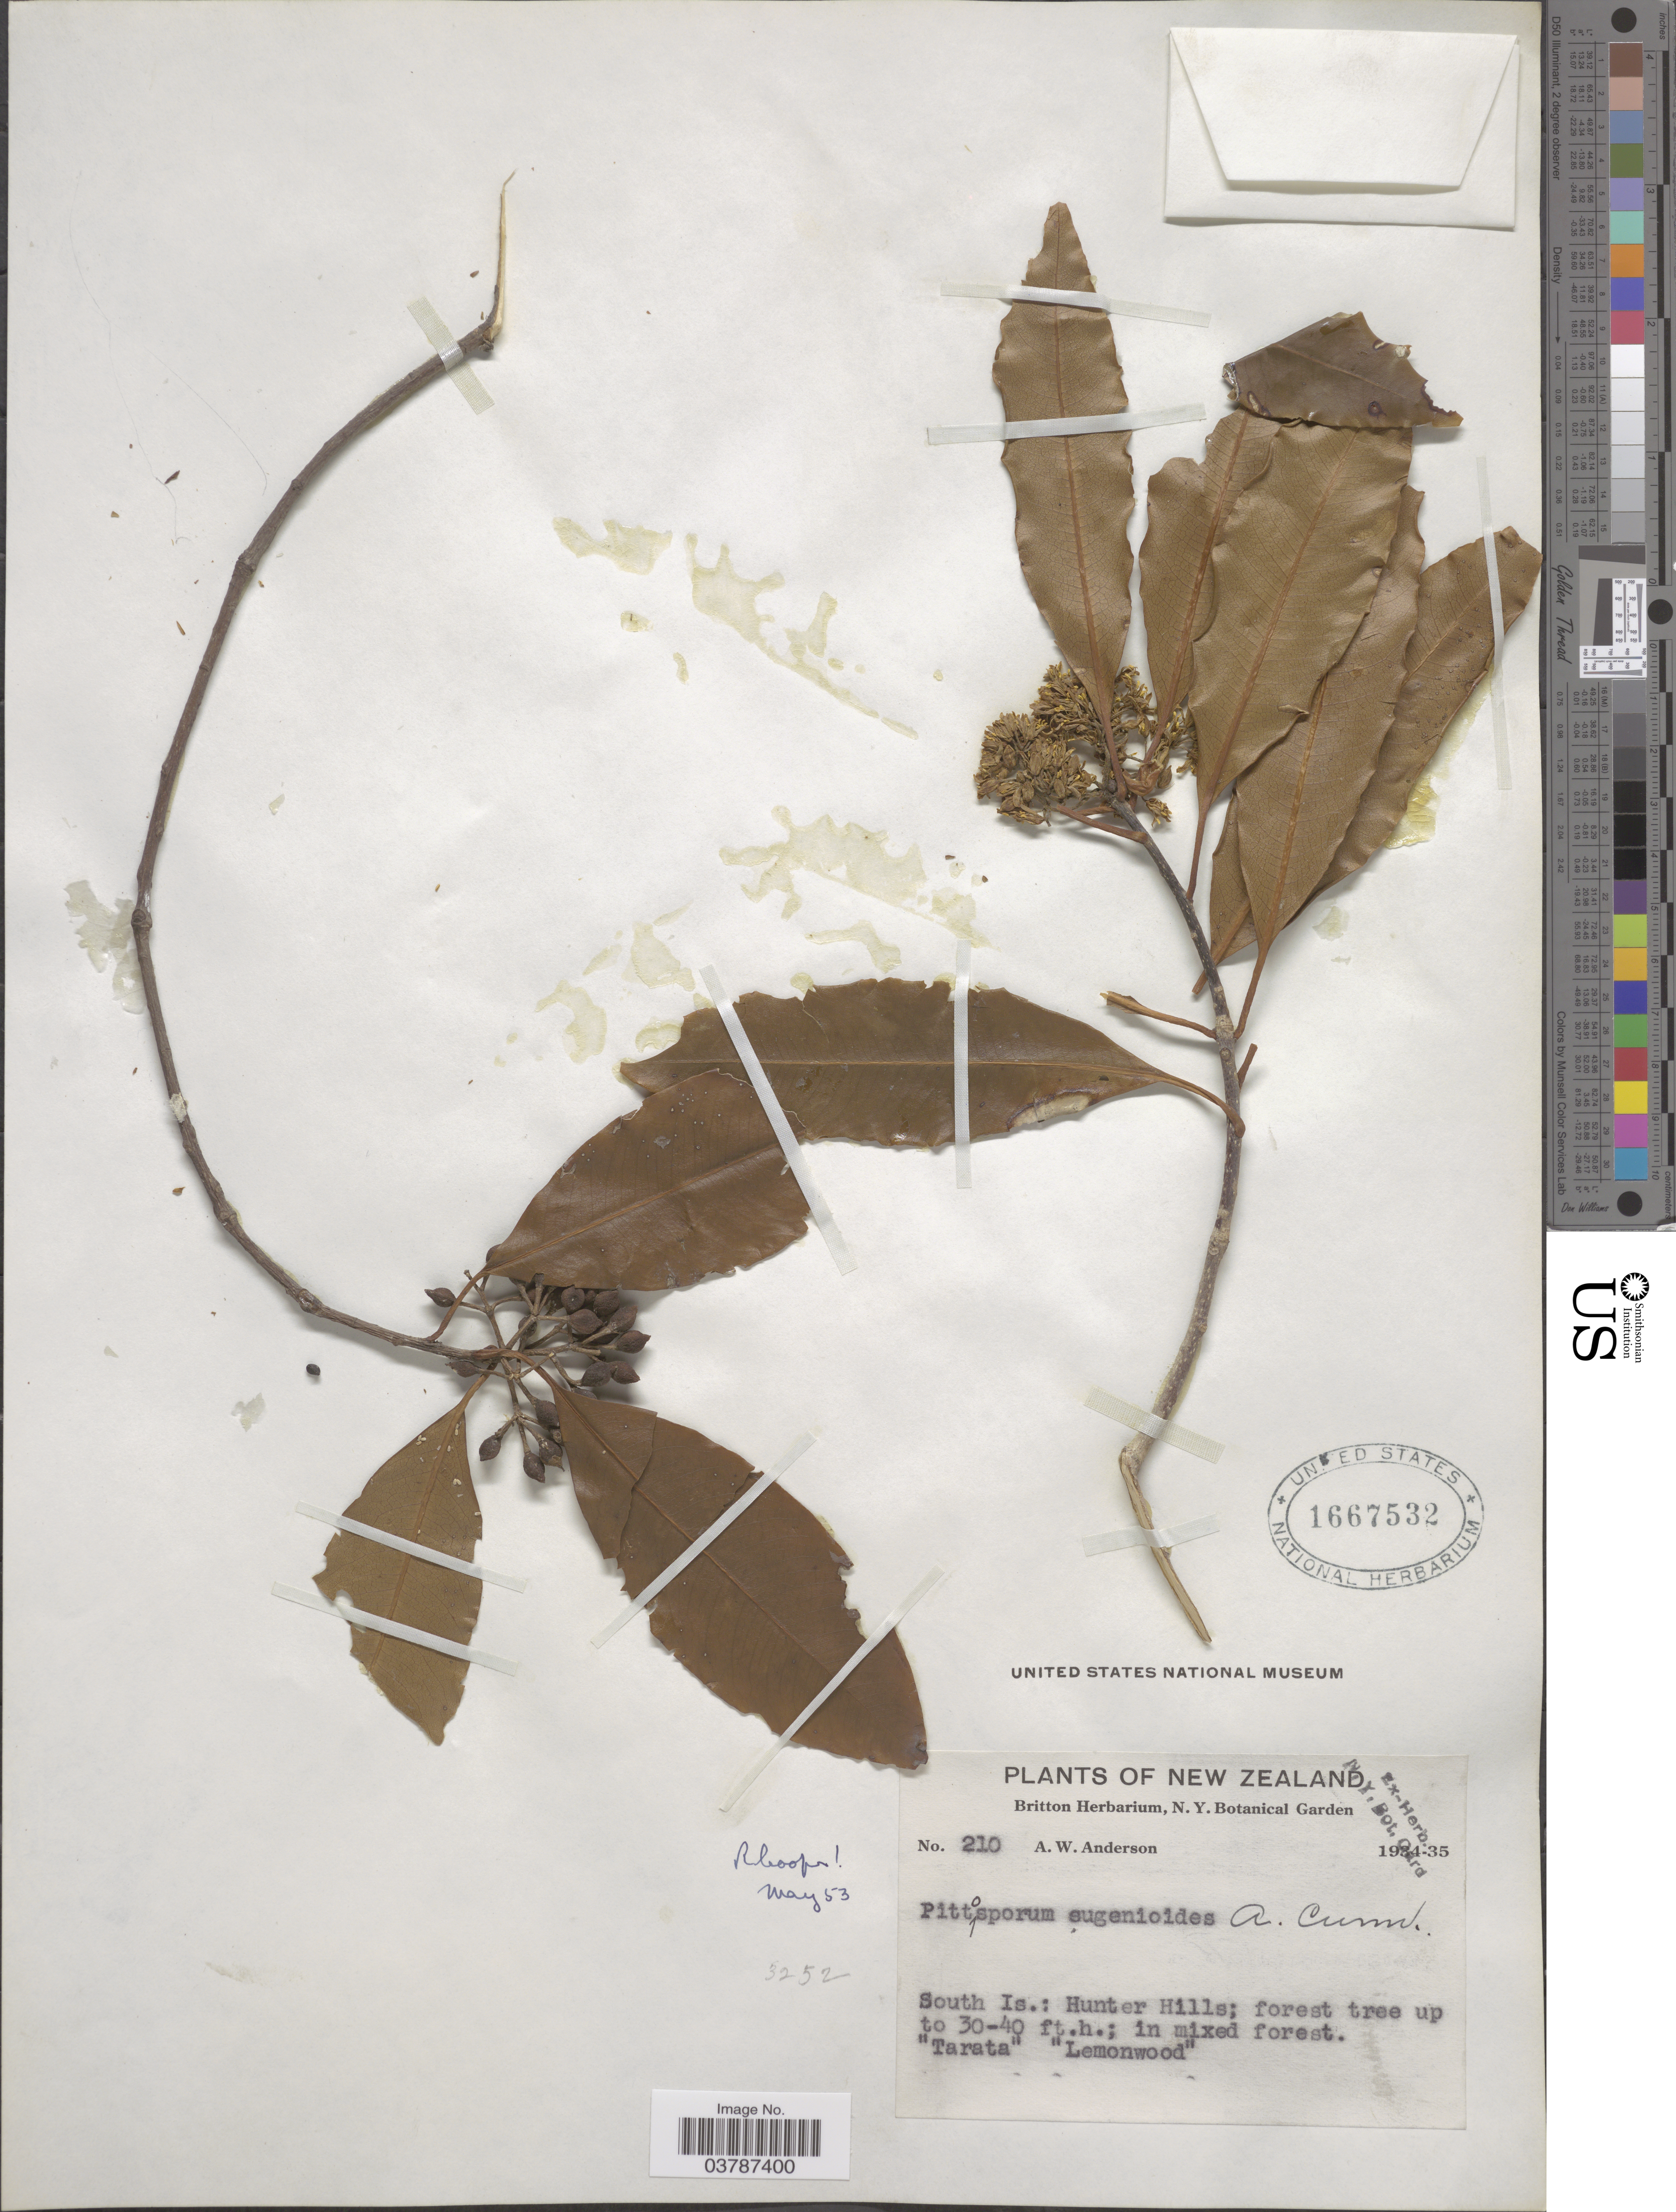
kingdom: Plantae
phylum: Tracheophyta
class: Magnoliopsida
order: Apiales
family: Pittosporaceae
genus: Pittosporum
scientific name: Pittosporum eugenioides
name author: A. Cunn.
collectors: A. W. Anderson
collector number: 210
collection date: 1934/1935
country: New Zealand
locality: South Is.: Hunter Hills.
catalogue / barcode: US 1667532